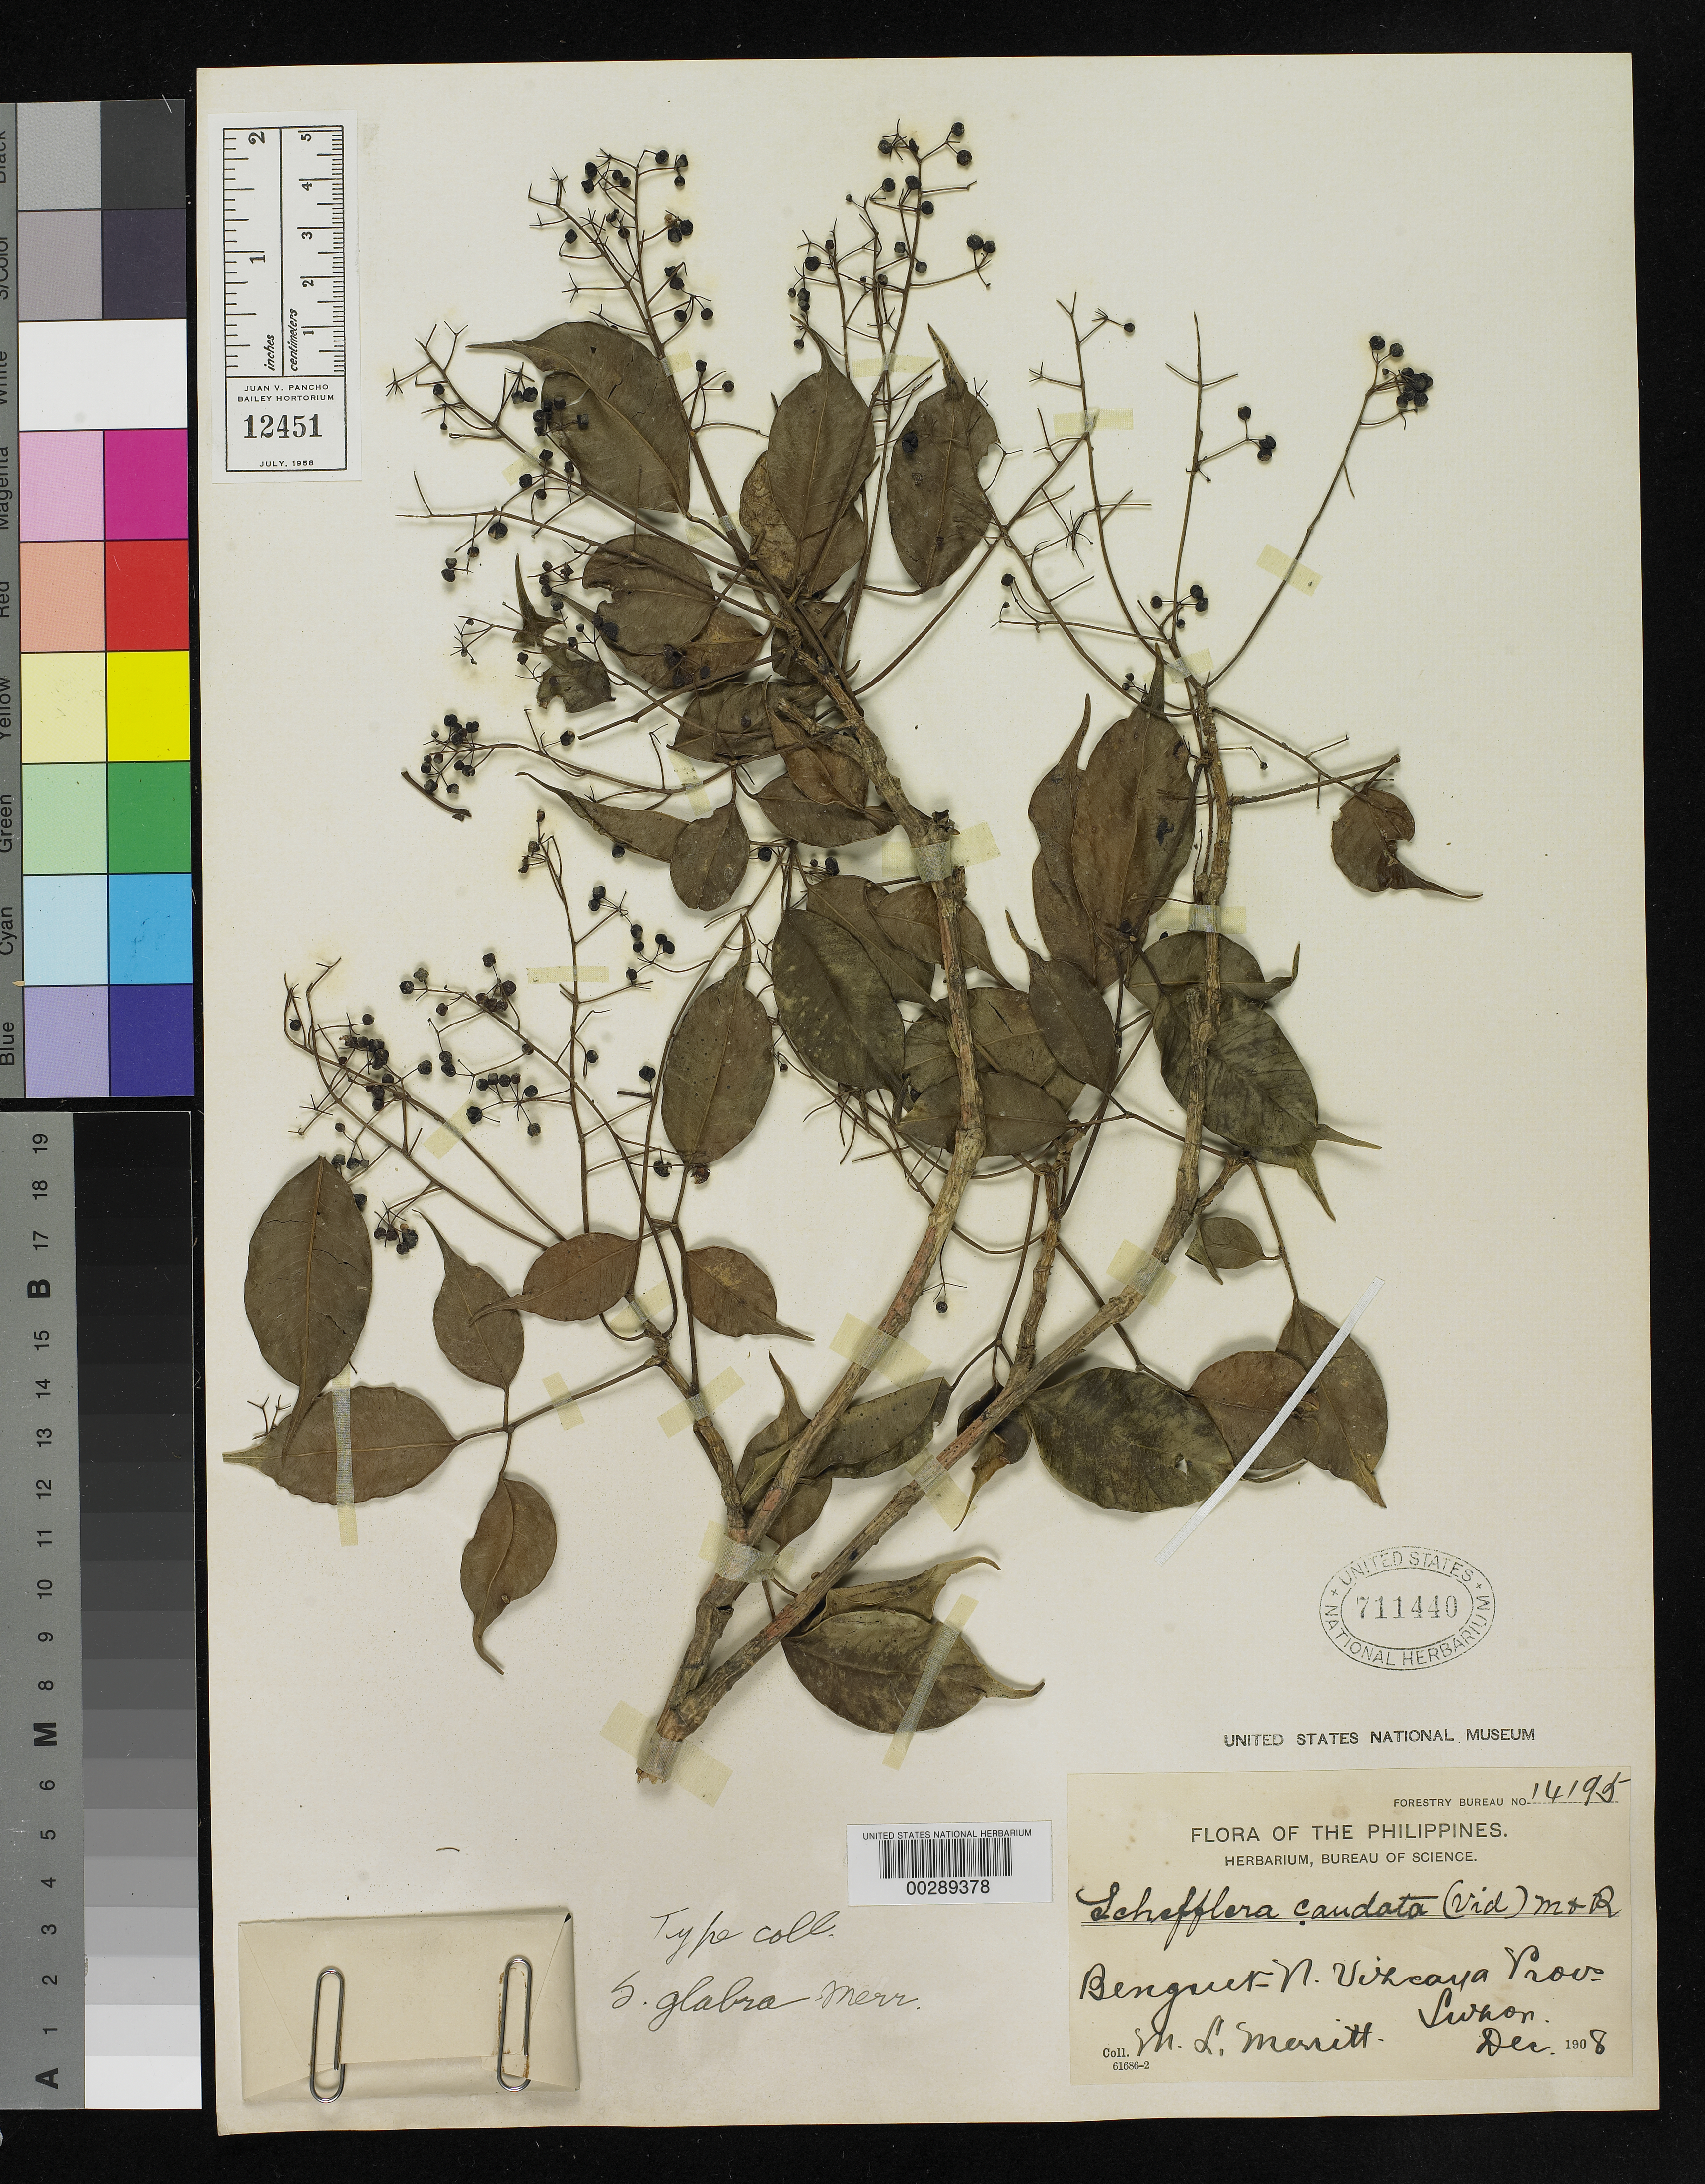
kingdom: Plantae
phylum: Tracheophyta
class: Magnoliopsida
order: Apiales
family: Araliaceae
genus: Schefflera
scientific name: Schefflera glabra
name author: Merr.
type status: Isotype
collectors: M. L. Merritt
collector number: For. Bur. 14195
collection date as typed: Dec 1908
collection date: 1908-12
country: Philippines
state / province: Cagayan Valley / Cordillera Administrative Region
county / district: Benguet / Nueva Vizcaya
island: Luzon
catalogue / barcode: US 711440